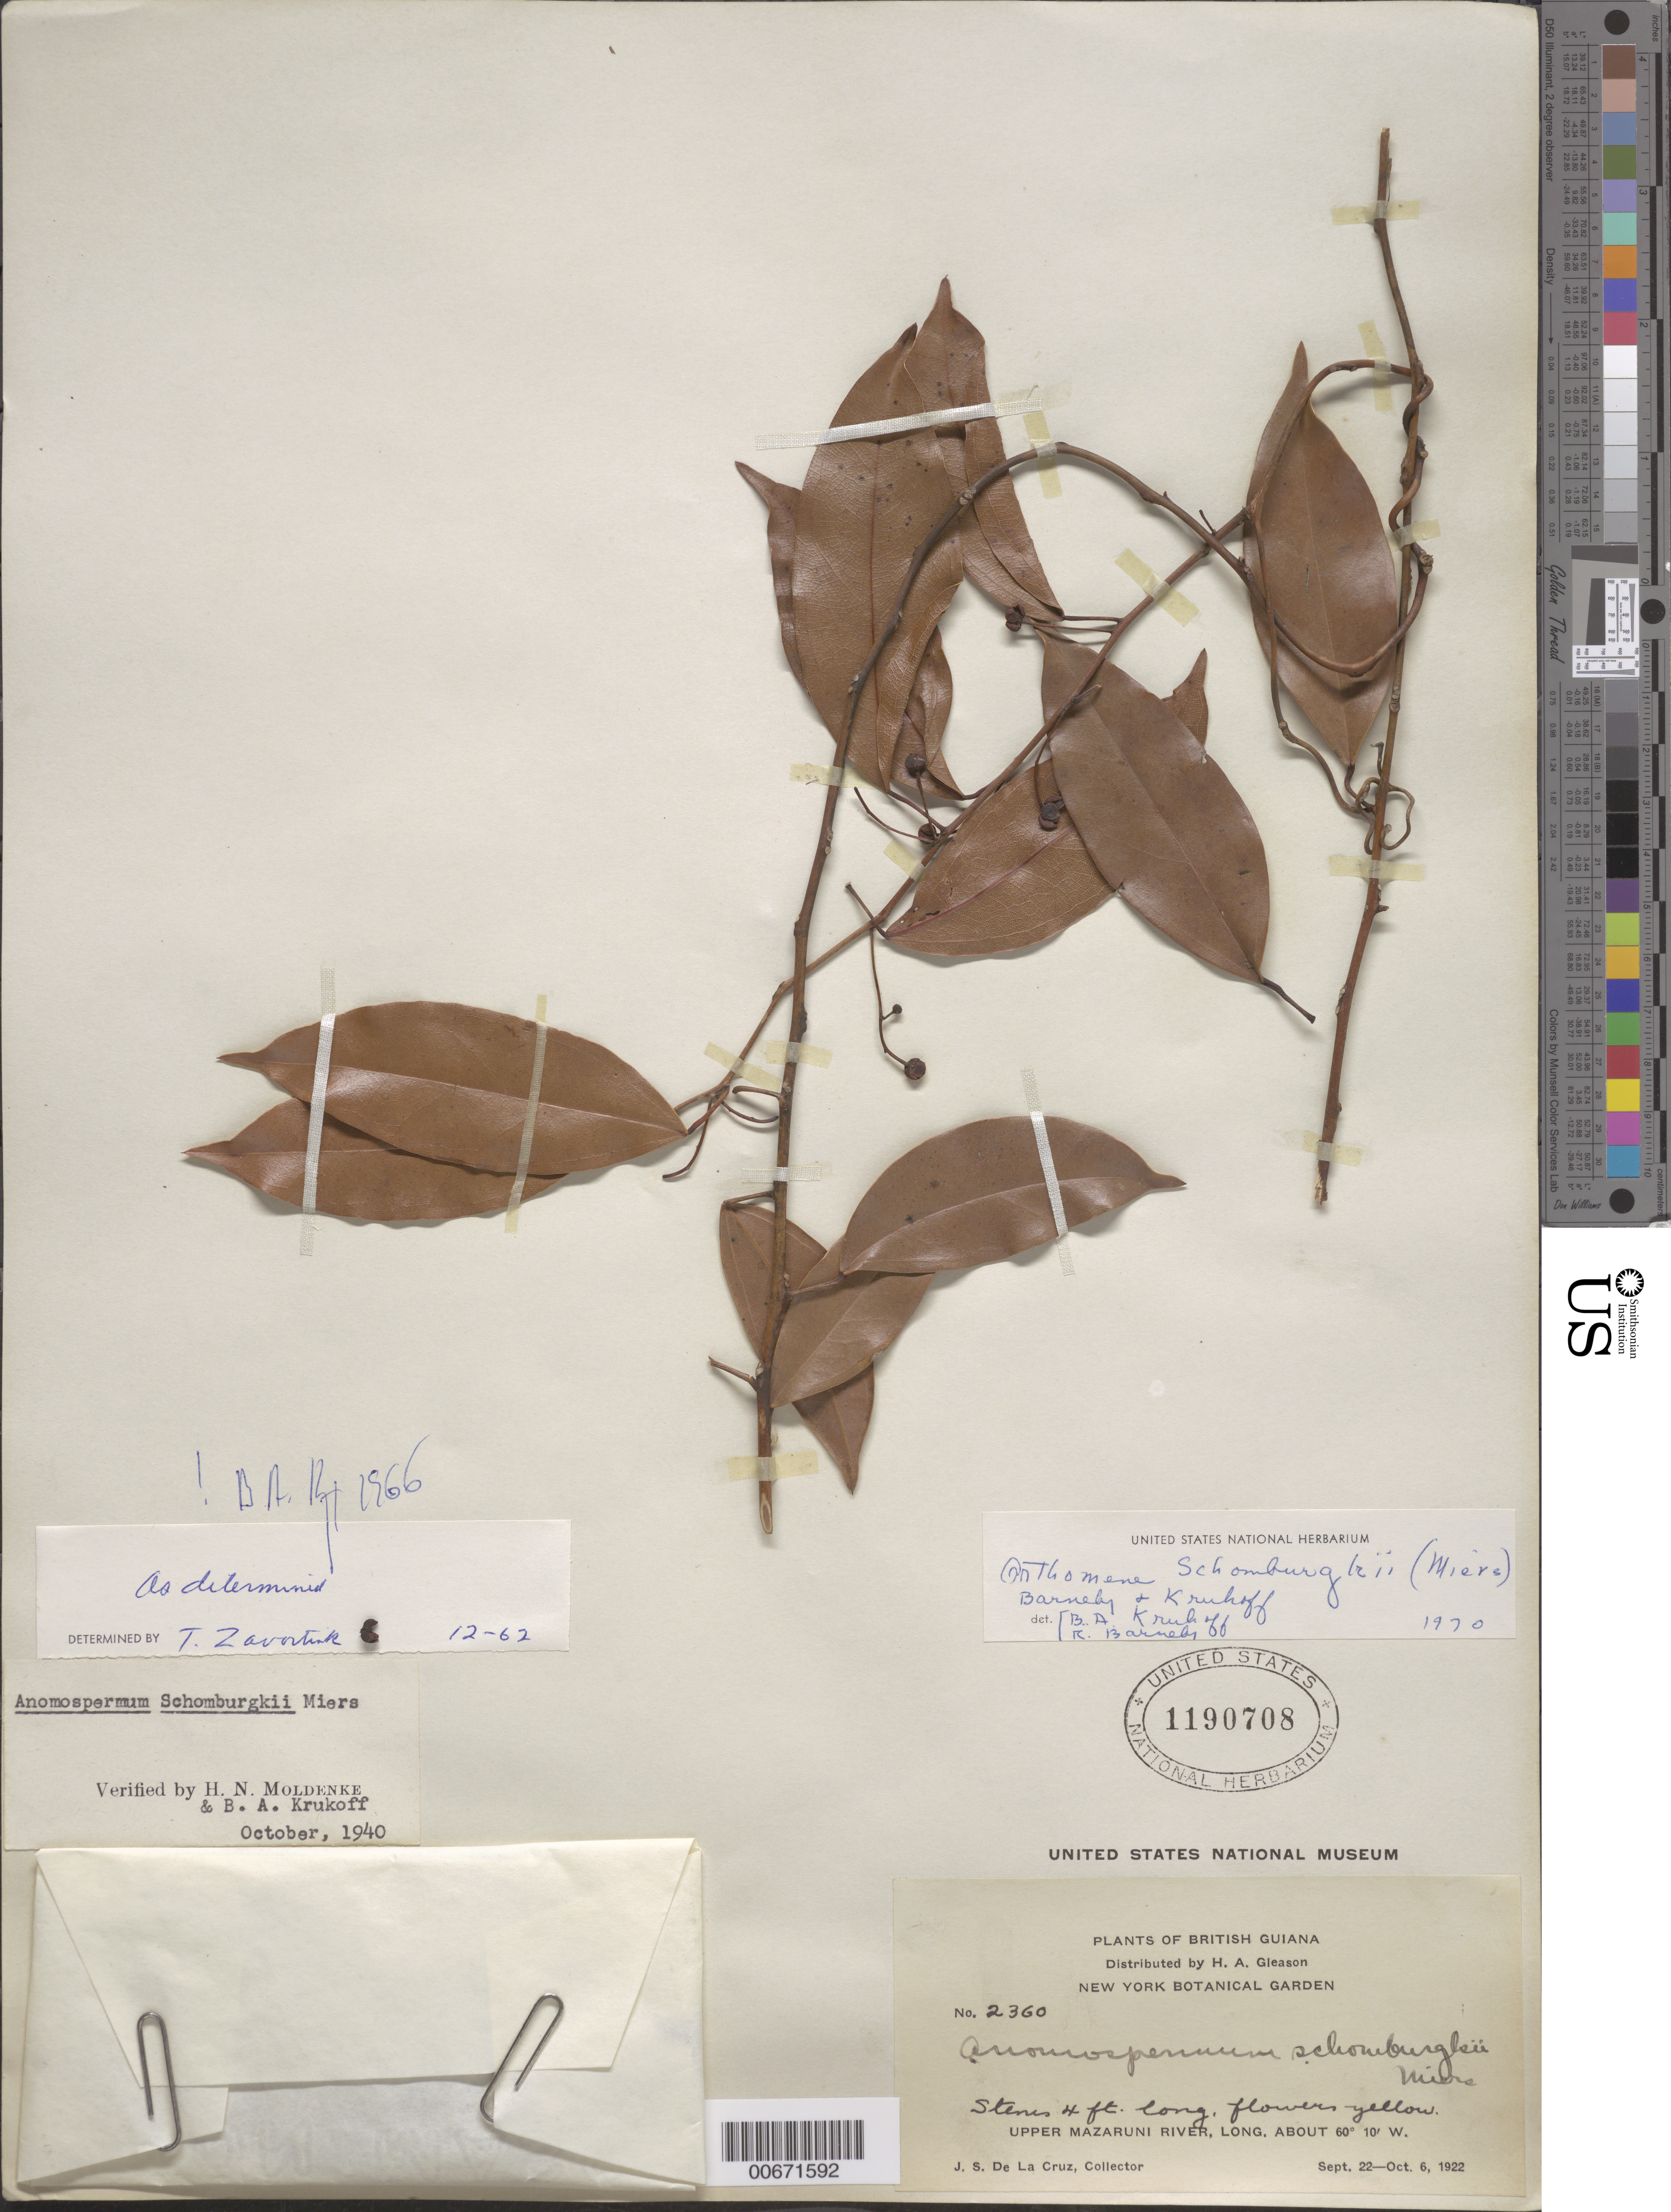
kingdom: Plantae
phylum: Tracheophyta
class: Magnoliopsida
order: Ranunculales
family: Menispermaceae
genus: Anomospermum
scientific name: Anomospermum schomburgkii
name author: Miers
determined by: Strong, Mark T., (BOT), Smithsonian Institution - National Museum of Natural History (UNITED STATES)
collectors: J. S. de la Cruz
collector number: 2360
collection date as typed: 22-Sep-22 to 6-Oct-22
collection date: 1922-09-22/1922-10-06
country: Guyana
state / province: Cuyuni-Mazaruni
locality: Upper Mazaruni R.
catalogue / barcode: US 1190708